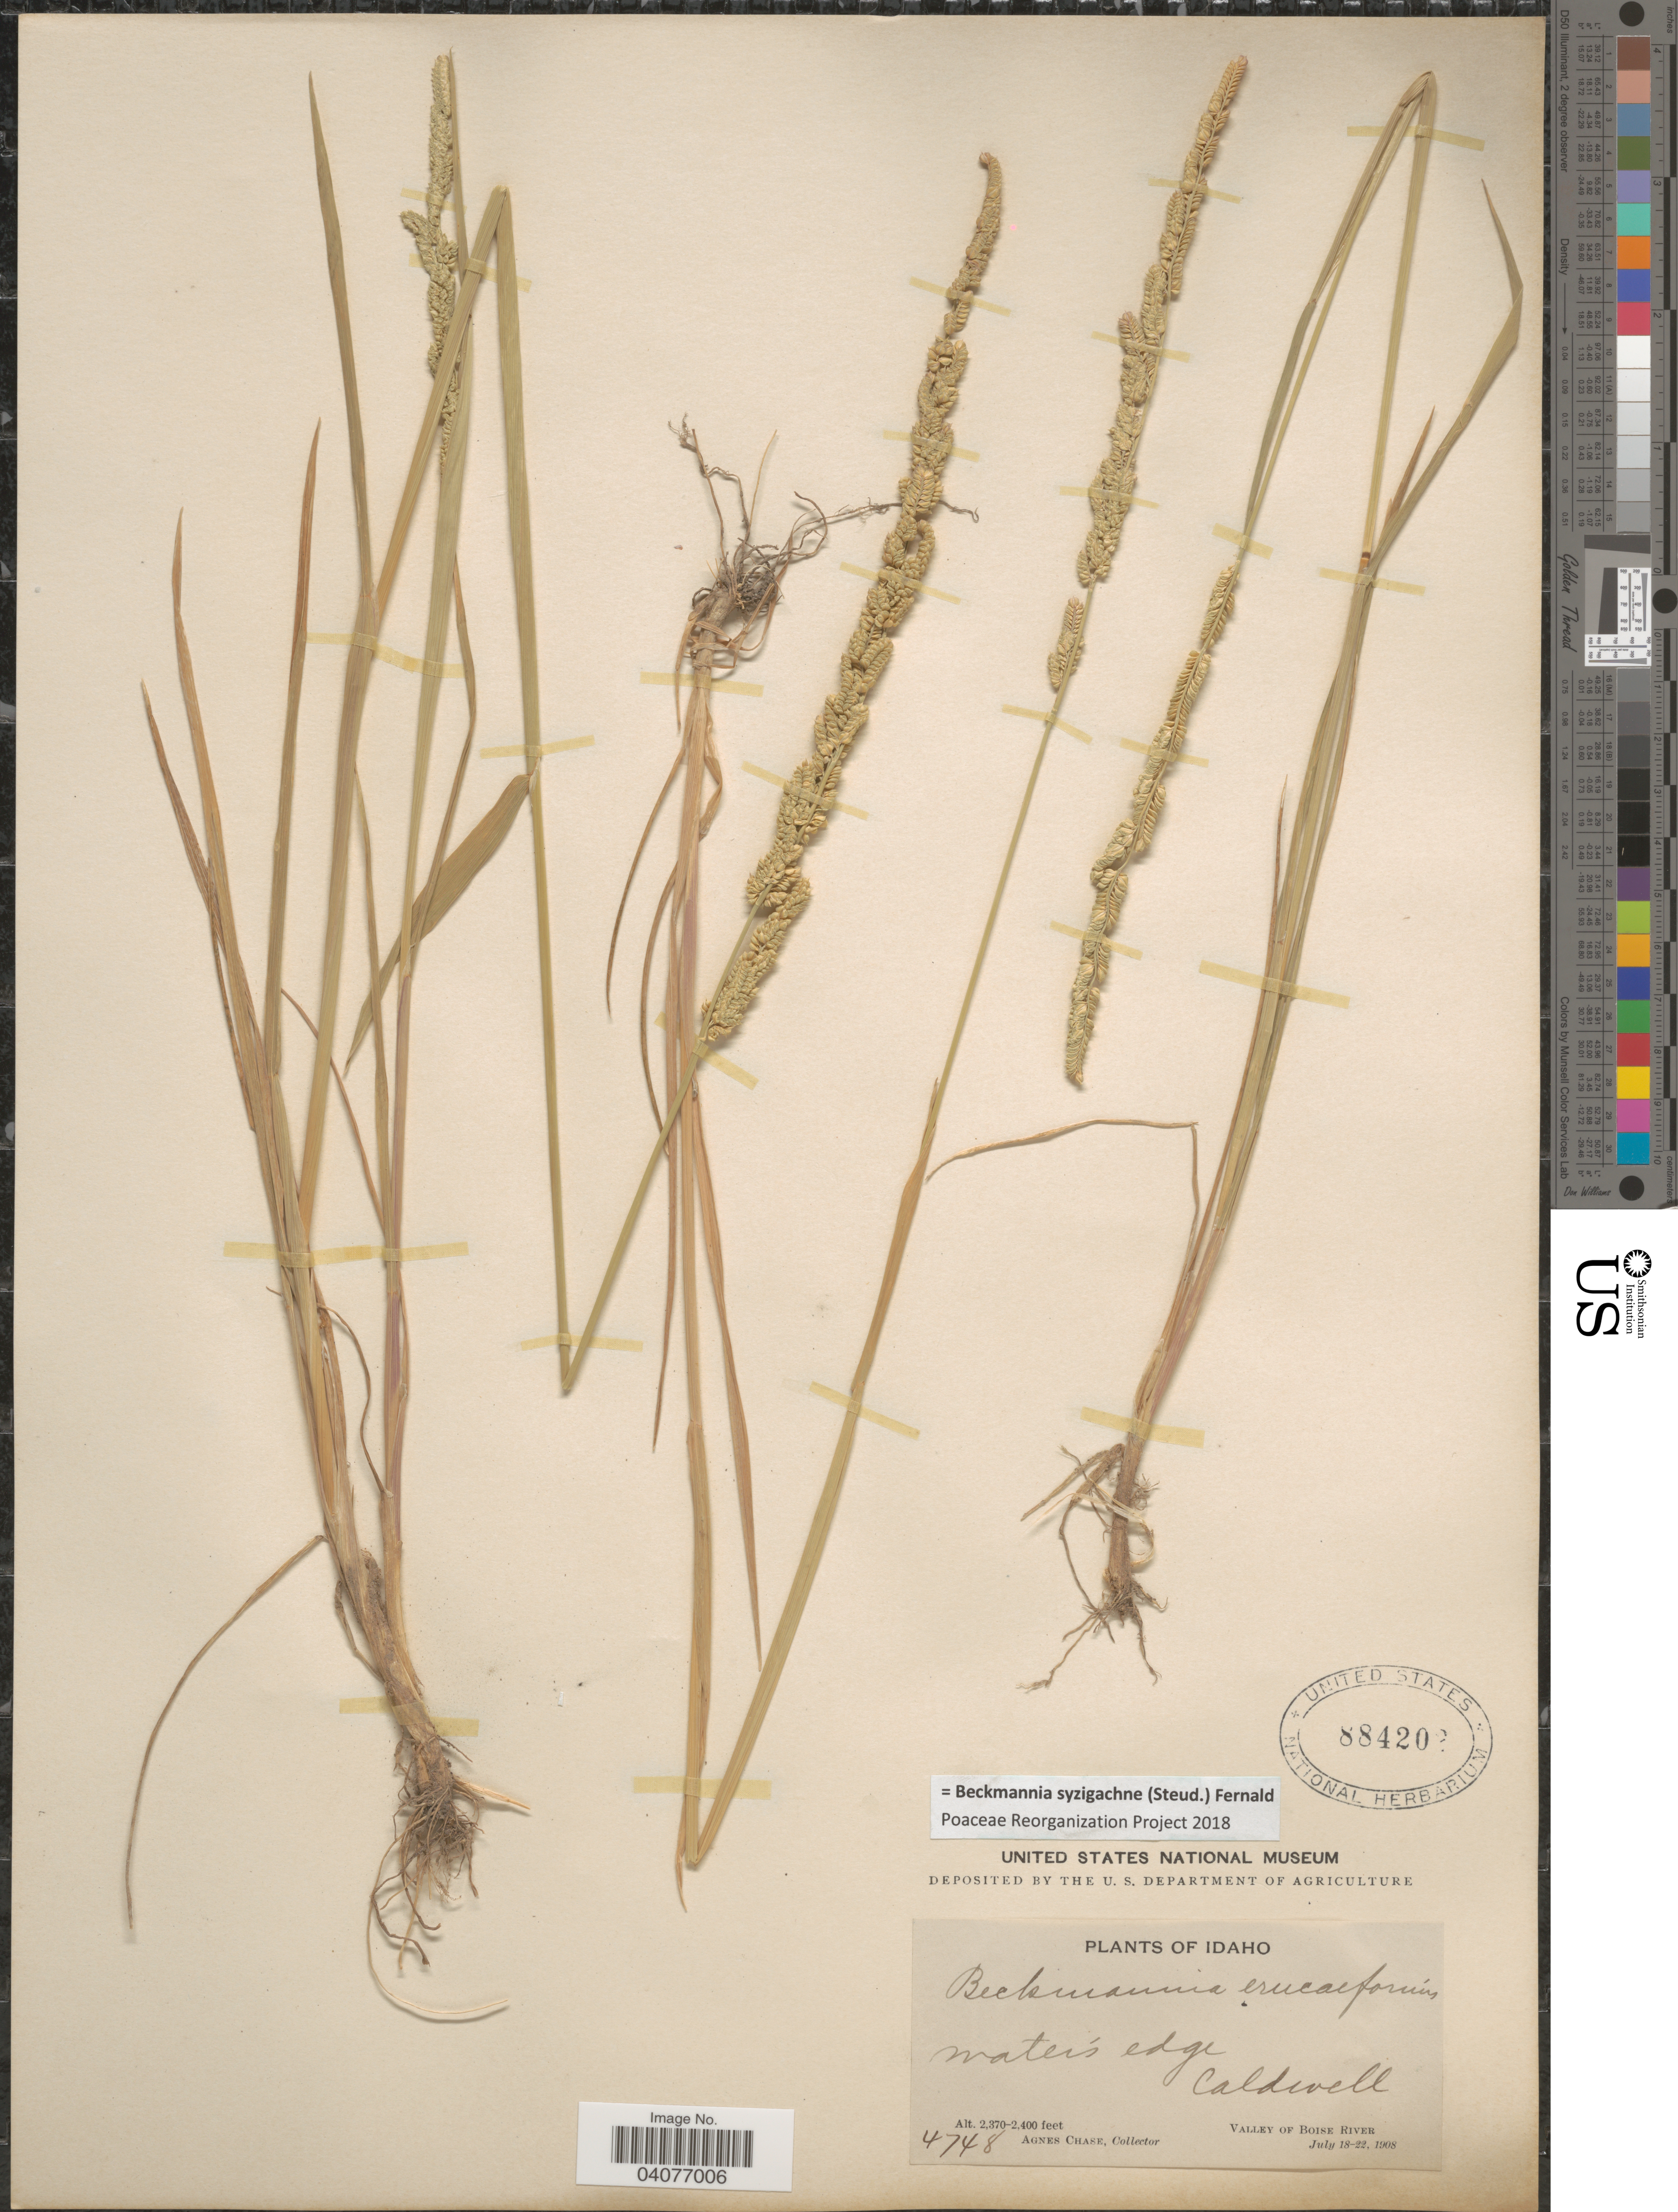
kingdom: Plantae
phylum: Tracheophyta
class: Liliopsida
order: Poales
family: Poaceae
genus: Beckmannia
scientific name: Beckmannia syzigachne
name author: (Steud.) Fernald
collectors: A. Chase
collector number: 4748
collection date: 1908-07-18/1908-07-22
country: United States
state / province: Idaho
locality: Water's edge Caldwell. Valley of Boise River.